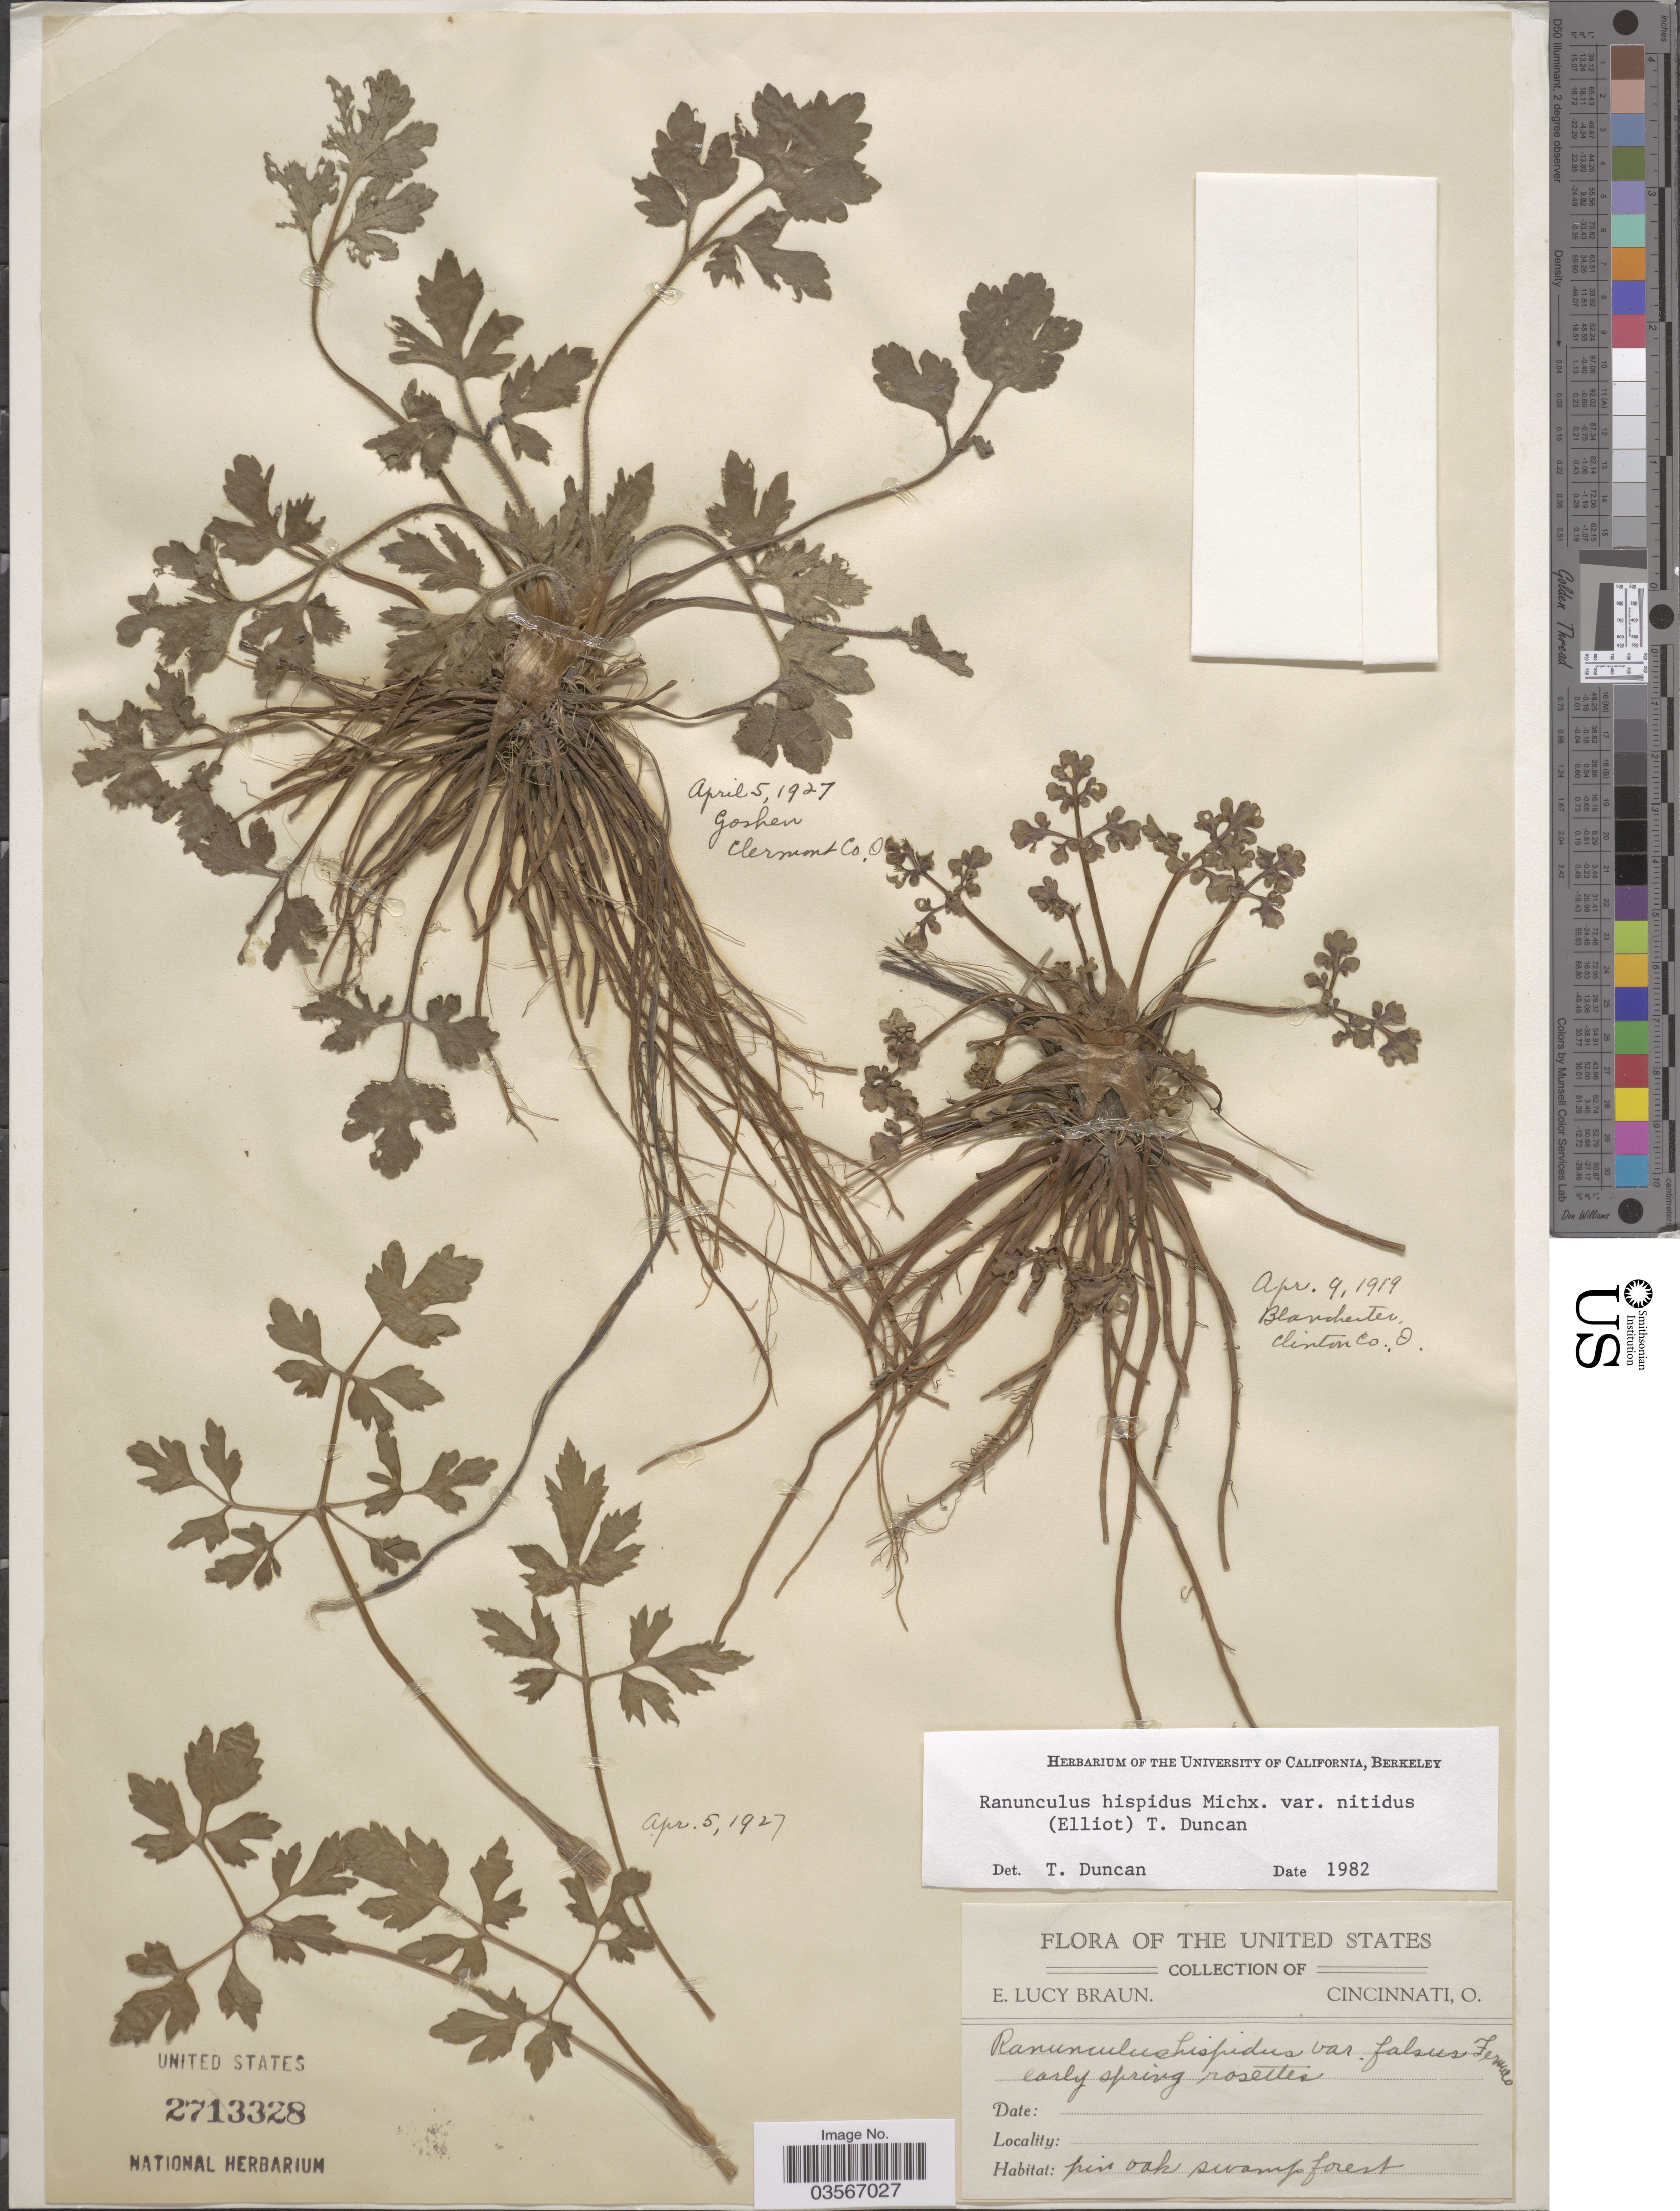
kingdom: Plantae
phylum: Tracheophyta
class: Magnoliopsida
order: Ranunculales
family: Ranunculaceae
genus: Ranunculus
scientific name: Ranunculus hispidus var. nitidus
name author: (Chapm.) T. Duncan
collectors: E. L. Braun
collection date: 1927-04-05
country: United States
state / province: Ohio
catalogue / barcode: US 2713328